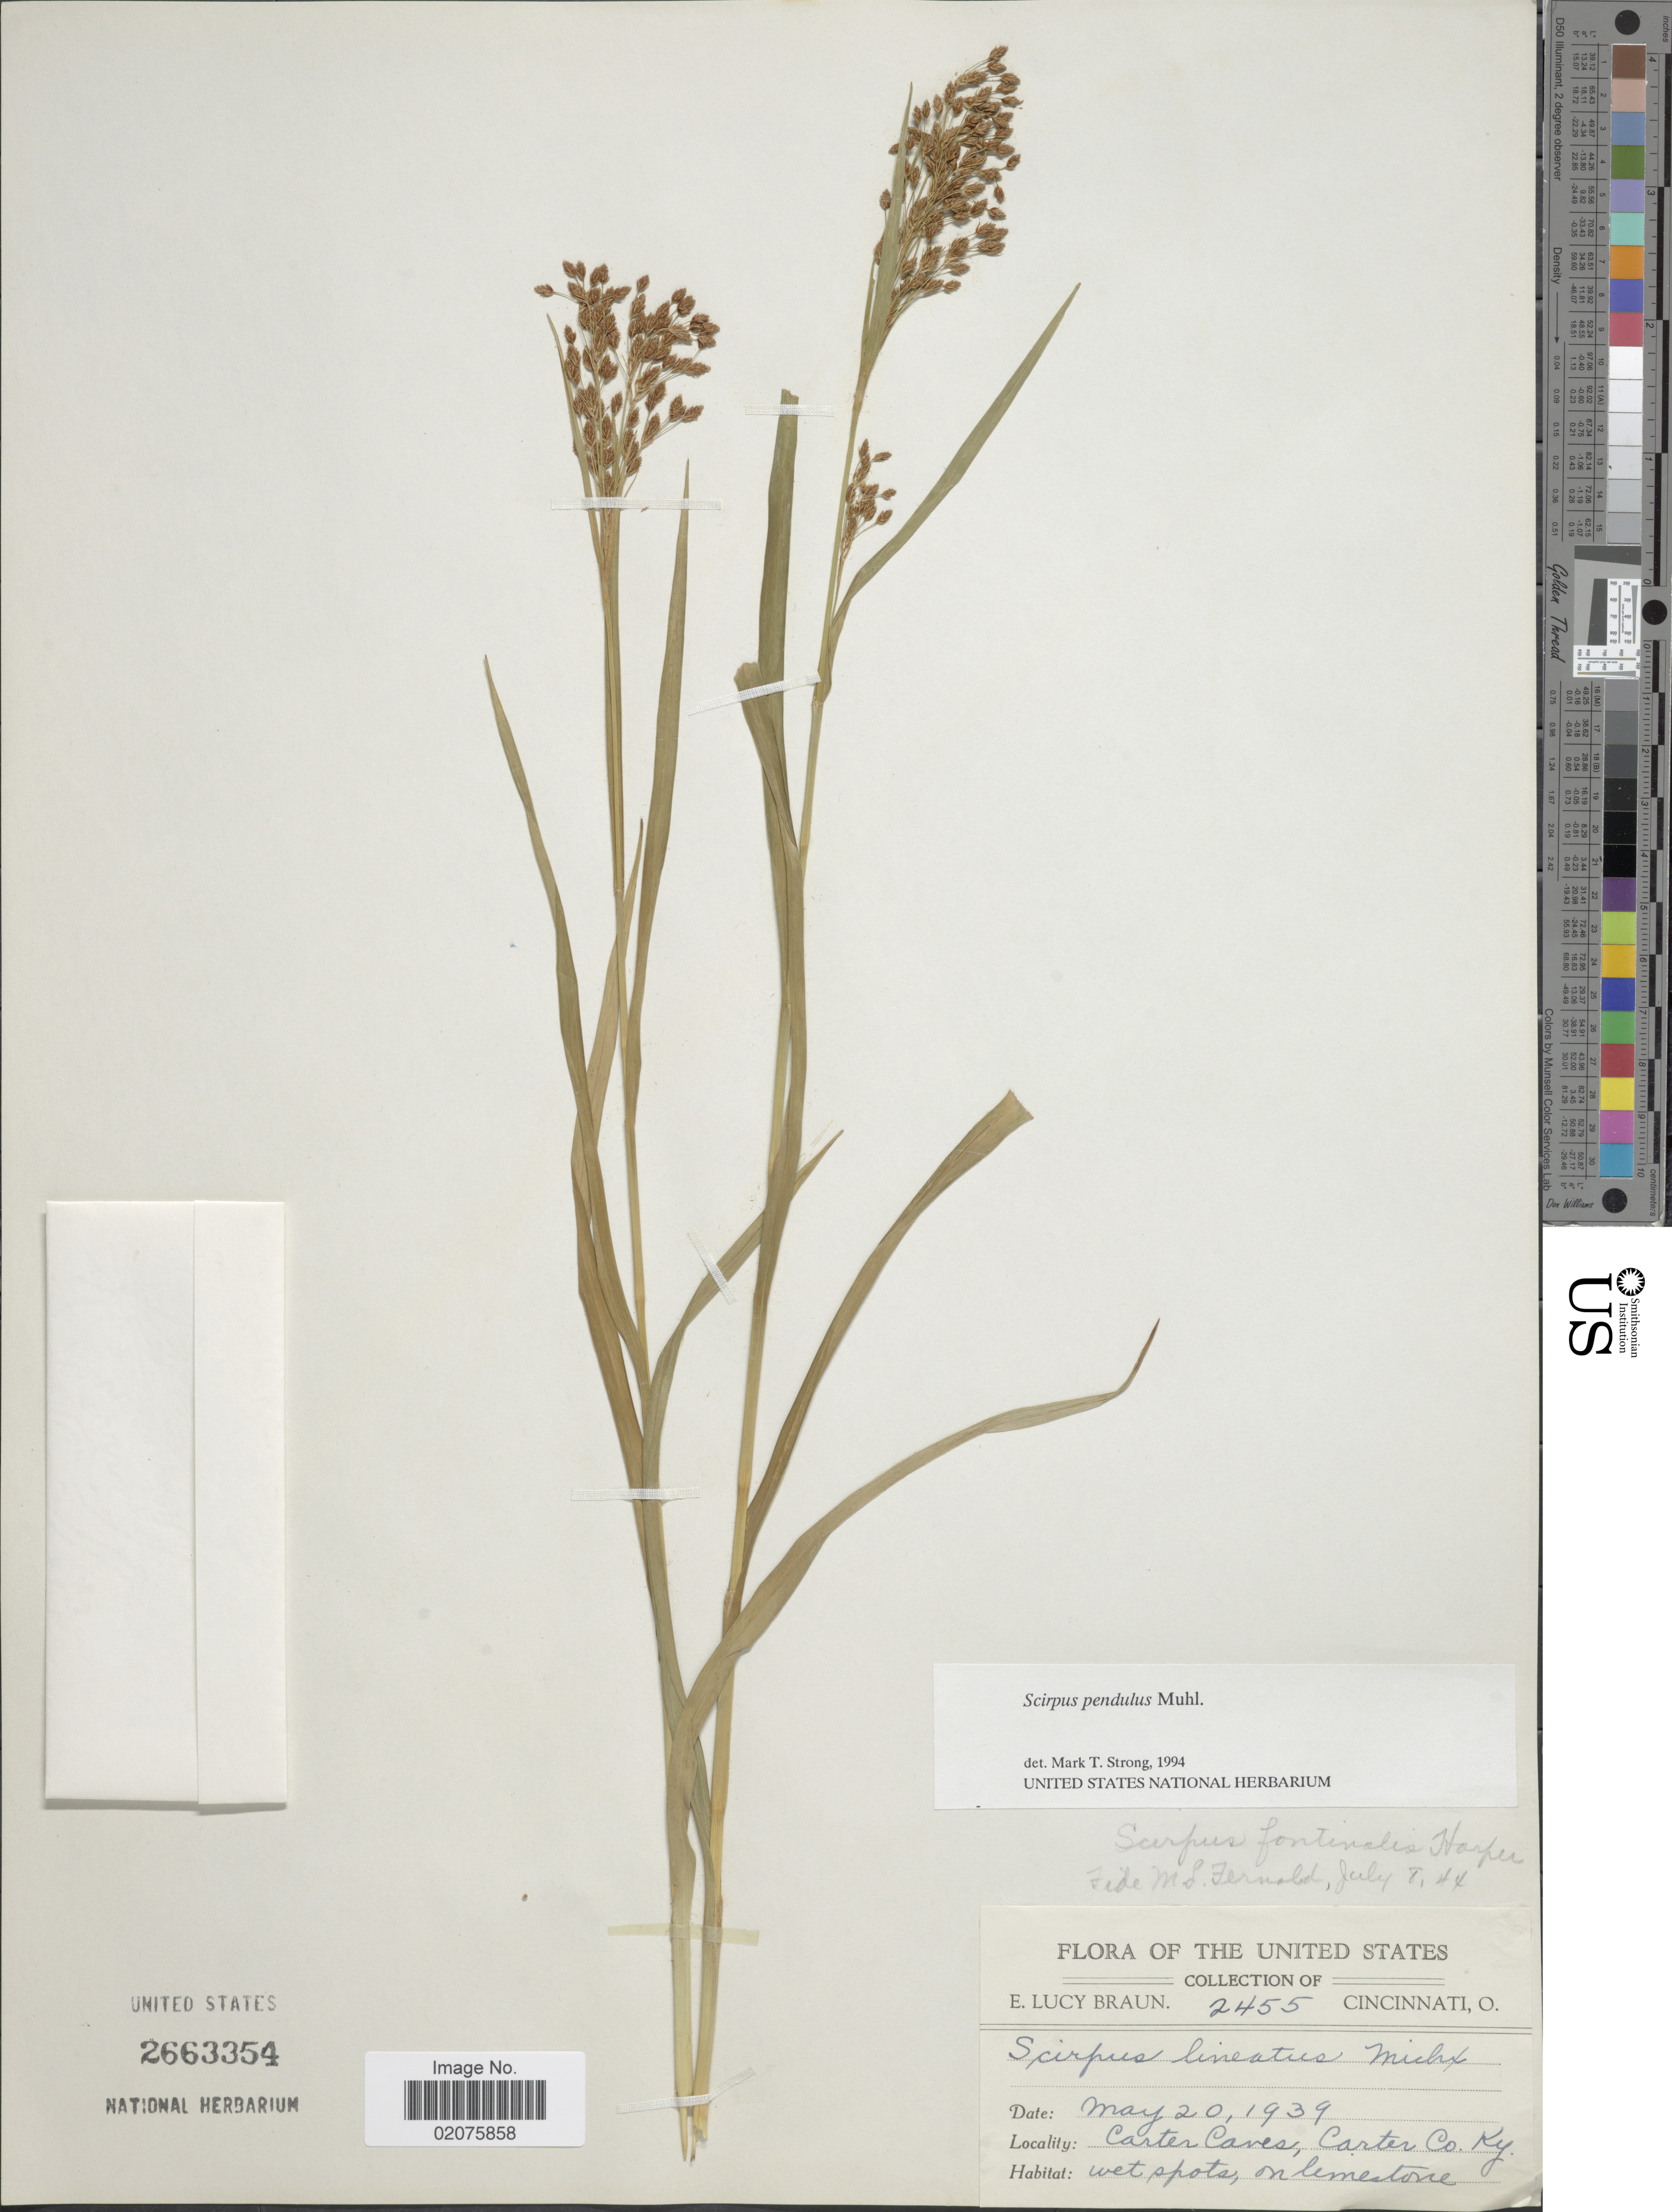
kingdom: Plantae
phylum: Tracheophyta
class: Liliopsida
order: Poales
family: Cyperaceae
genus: Scirpus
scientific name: Scirpus pendulus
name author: Muhl.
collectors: E. L. Braun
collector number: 2455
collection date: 1939-05-20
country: United States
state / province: Kentucky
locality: Carter Caves, Carter Co, Ky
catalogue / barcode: US 2663354